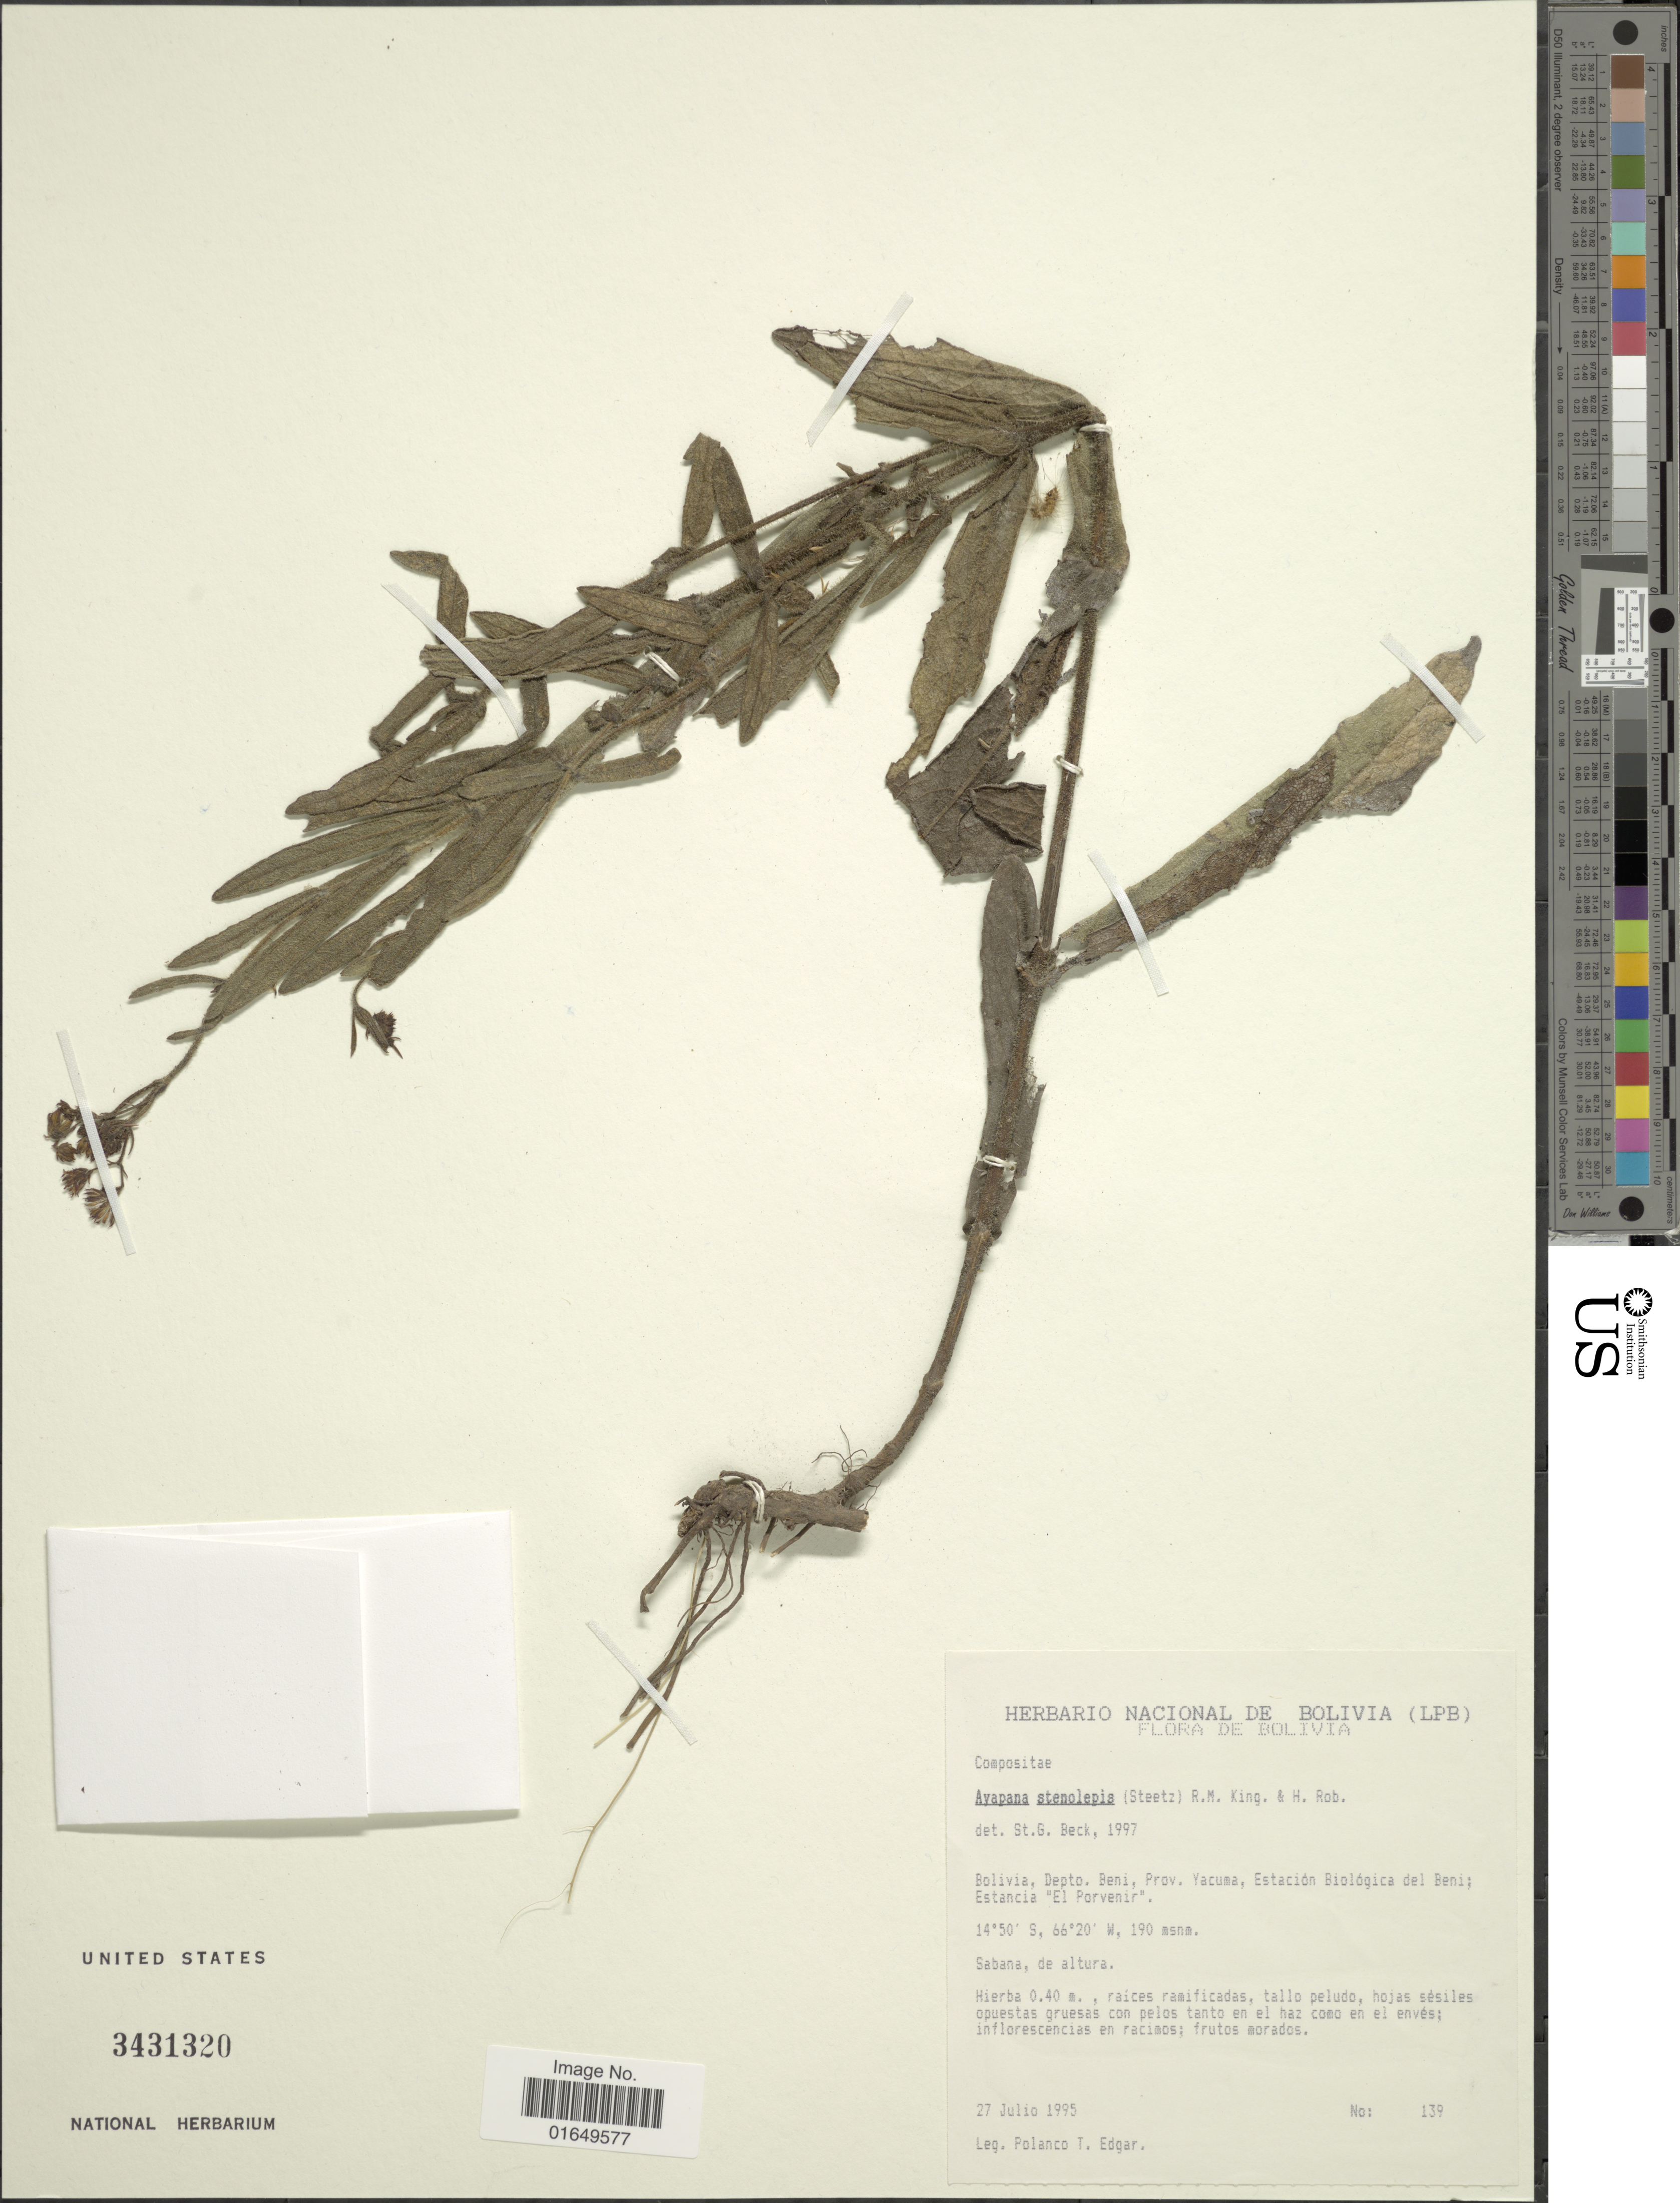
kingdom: Plantae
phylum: Tracheophyta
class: Magnoliopsida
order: Asterales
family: Asteraceae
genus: Ayapana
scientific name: Ayapana pyramidalis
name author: (Klatt) R.M. King & H. Rob.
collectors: P. Edgar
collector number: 139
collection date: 1995-07-27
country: Bolivia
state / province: Beni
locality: Prov. Yacuma, Estación Biológica del Beni; Estancia "El Provenir"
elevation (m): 190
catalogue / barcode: US 3431320